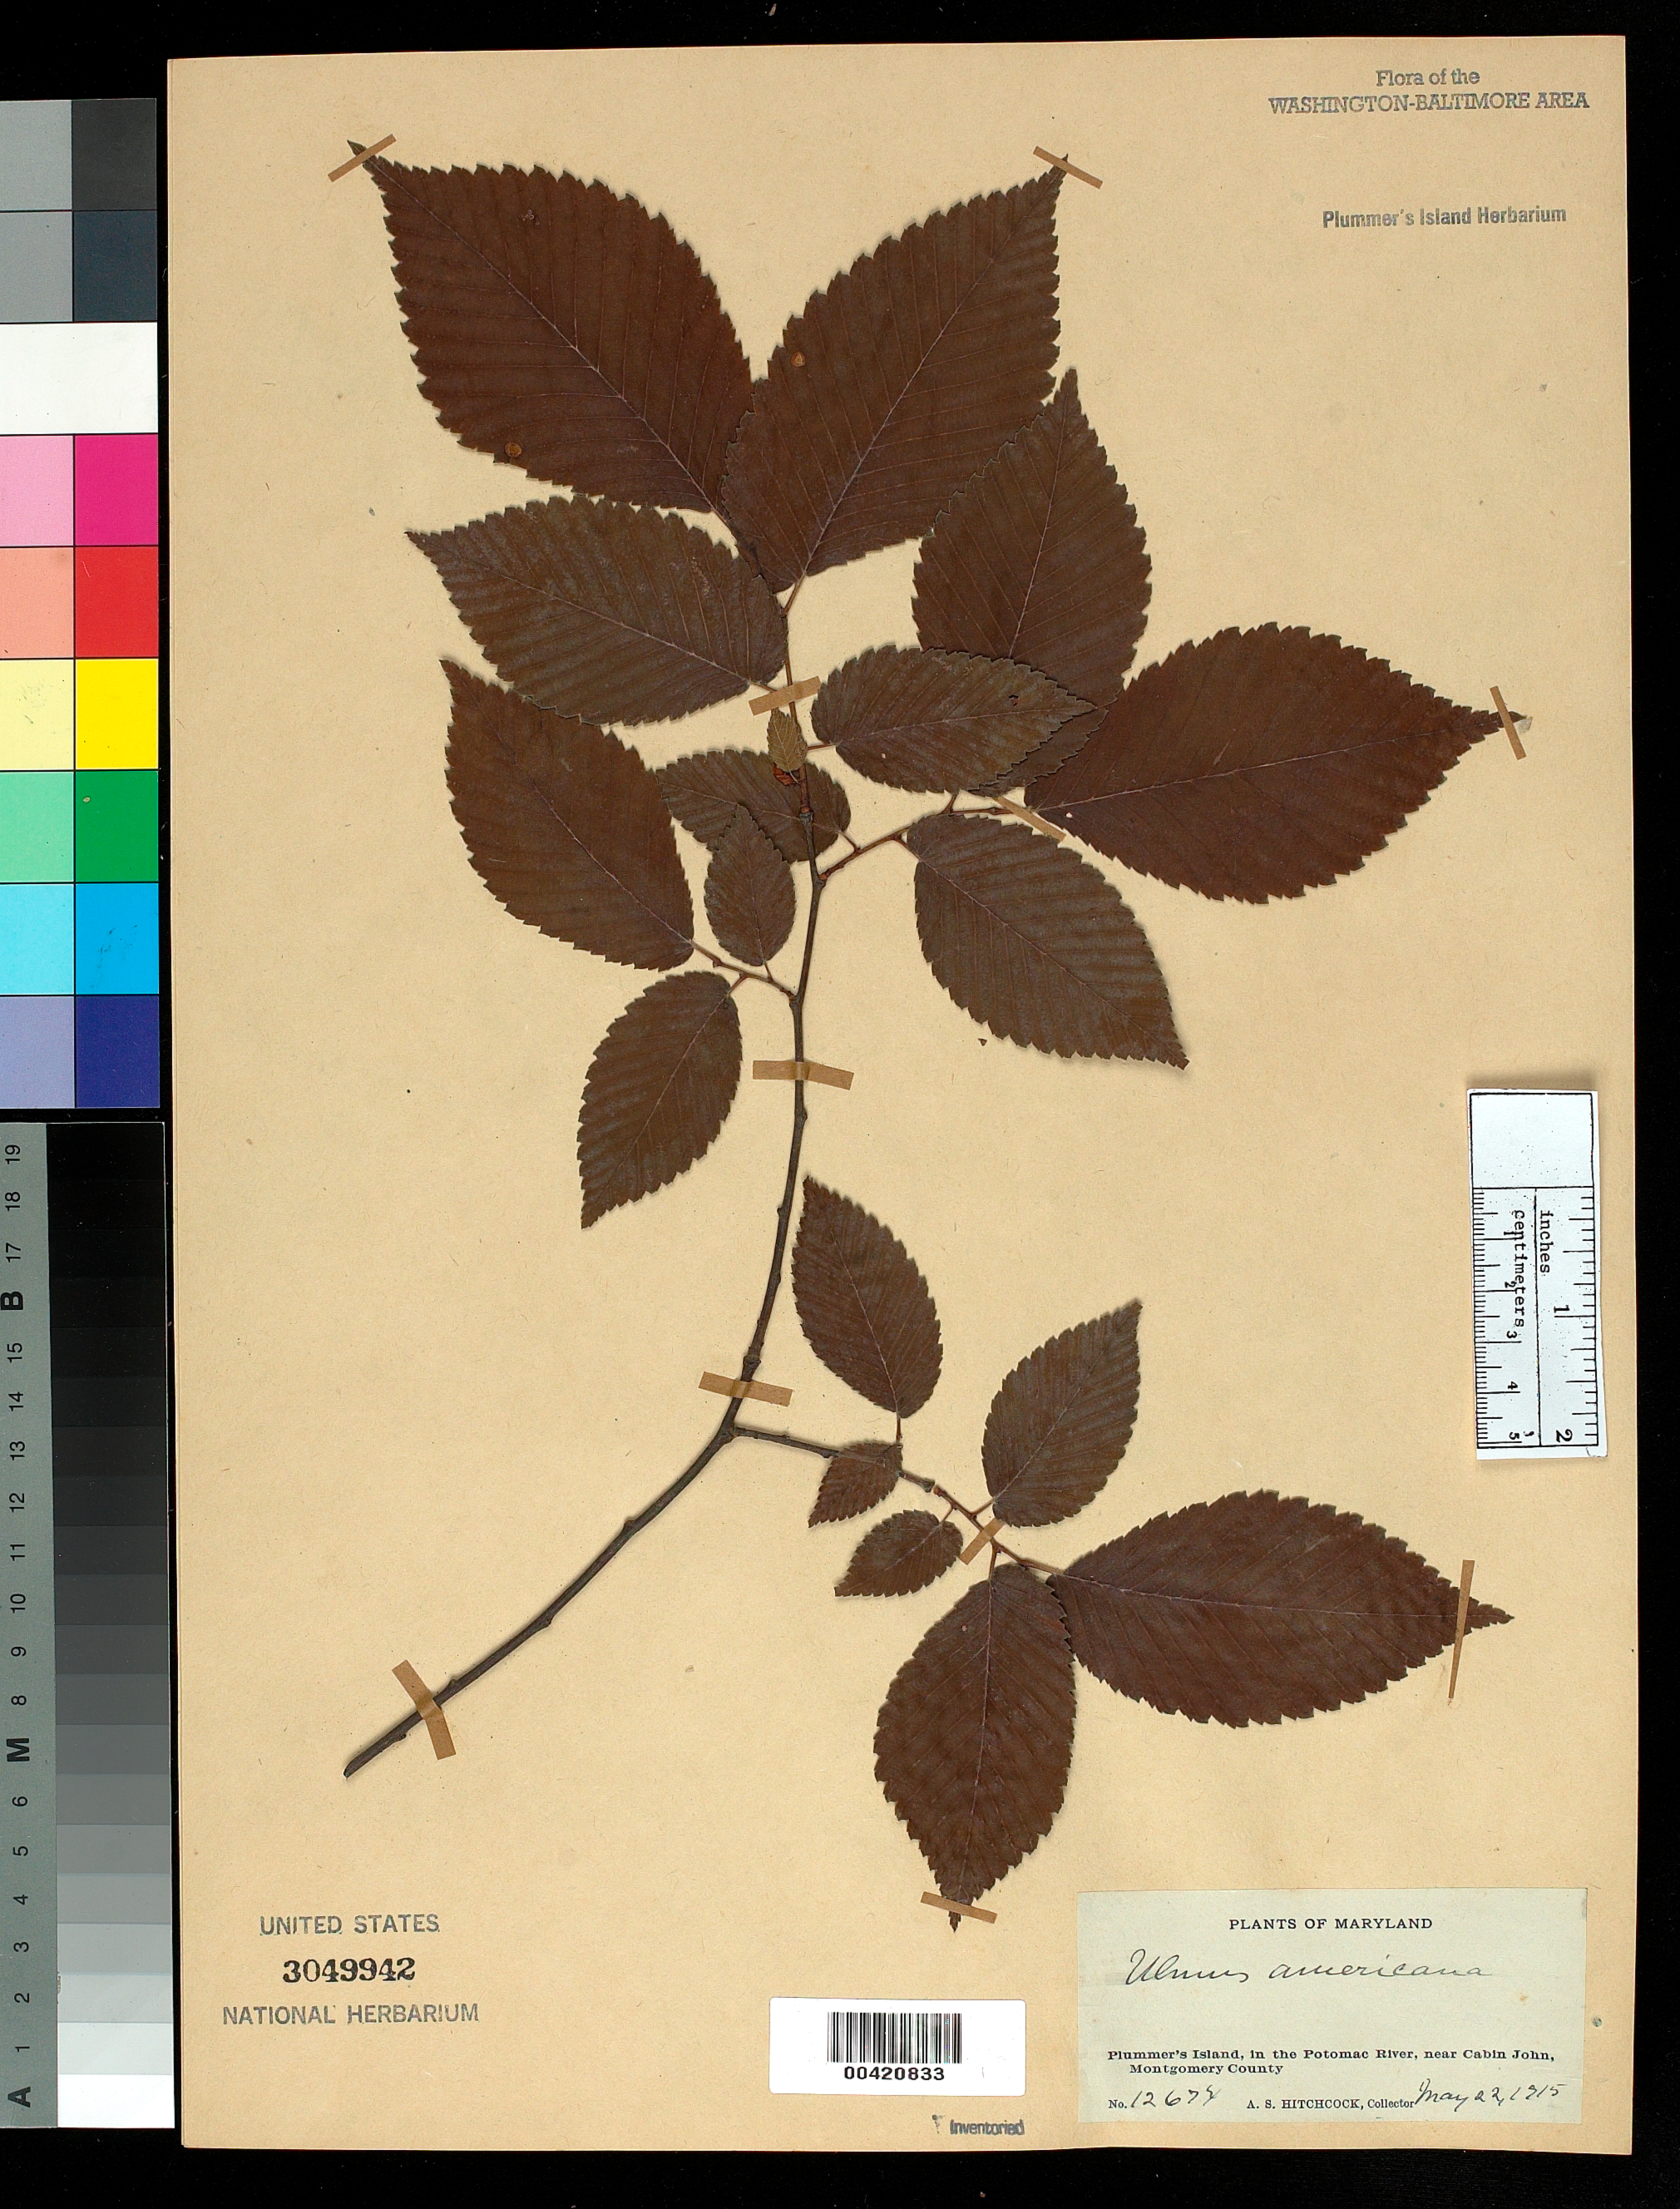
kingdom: Plantae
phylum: Tracheophyta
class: Magnoliopsida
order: Rosales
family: Ulmaceae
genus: Ulmus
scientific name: Ulmus americana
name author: L.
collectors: A. S. Hitchcock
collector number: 12674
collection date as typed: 22 May 1915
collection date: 1915-05-22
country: United States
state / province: Maryland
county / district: Montgomery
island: Plummers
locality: Plummer's Island C. & O. Canal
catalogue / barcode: US 3049942